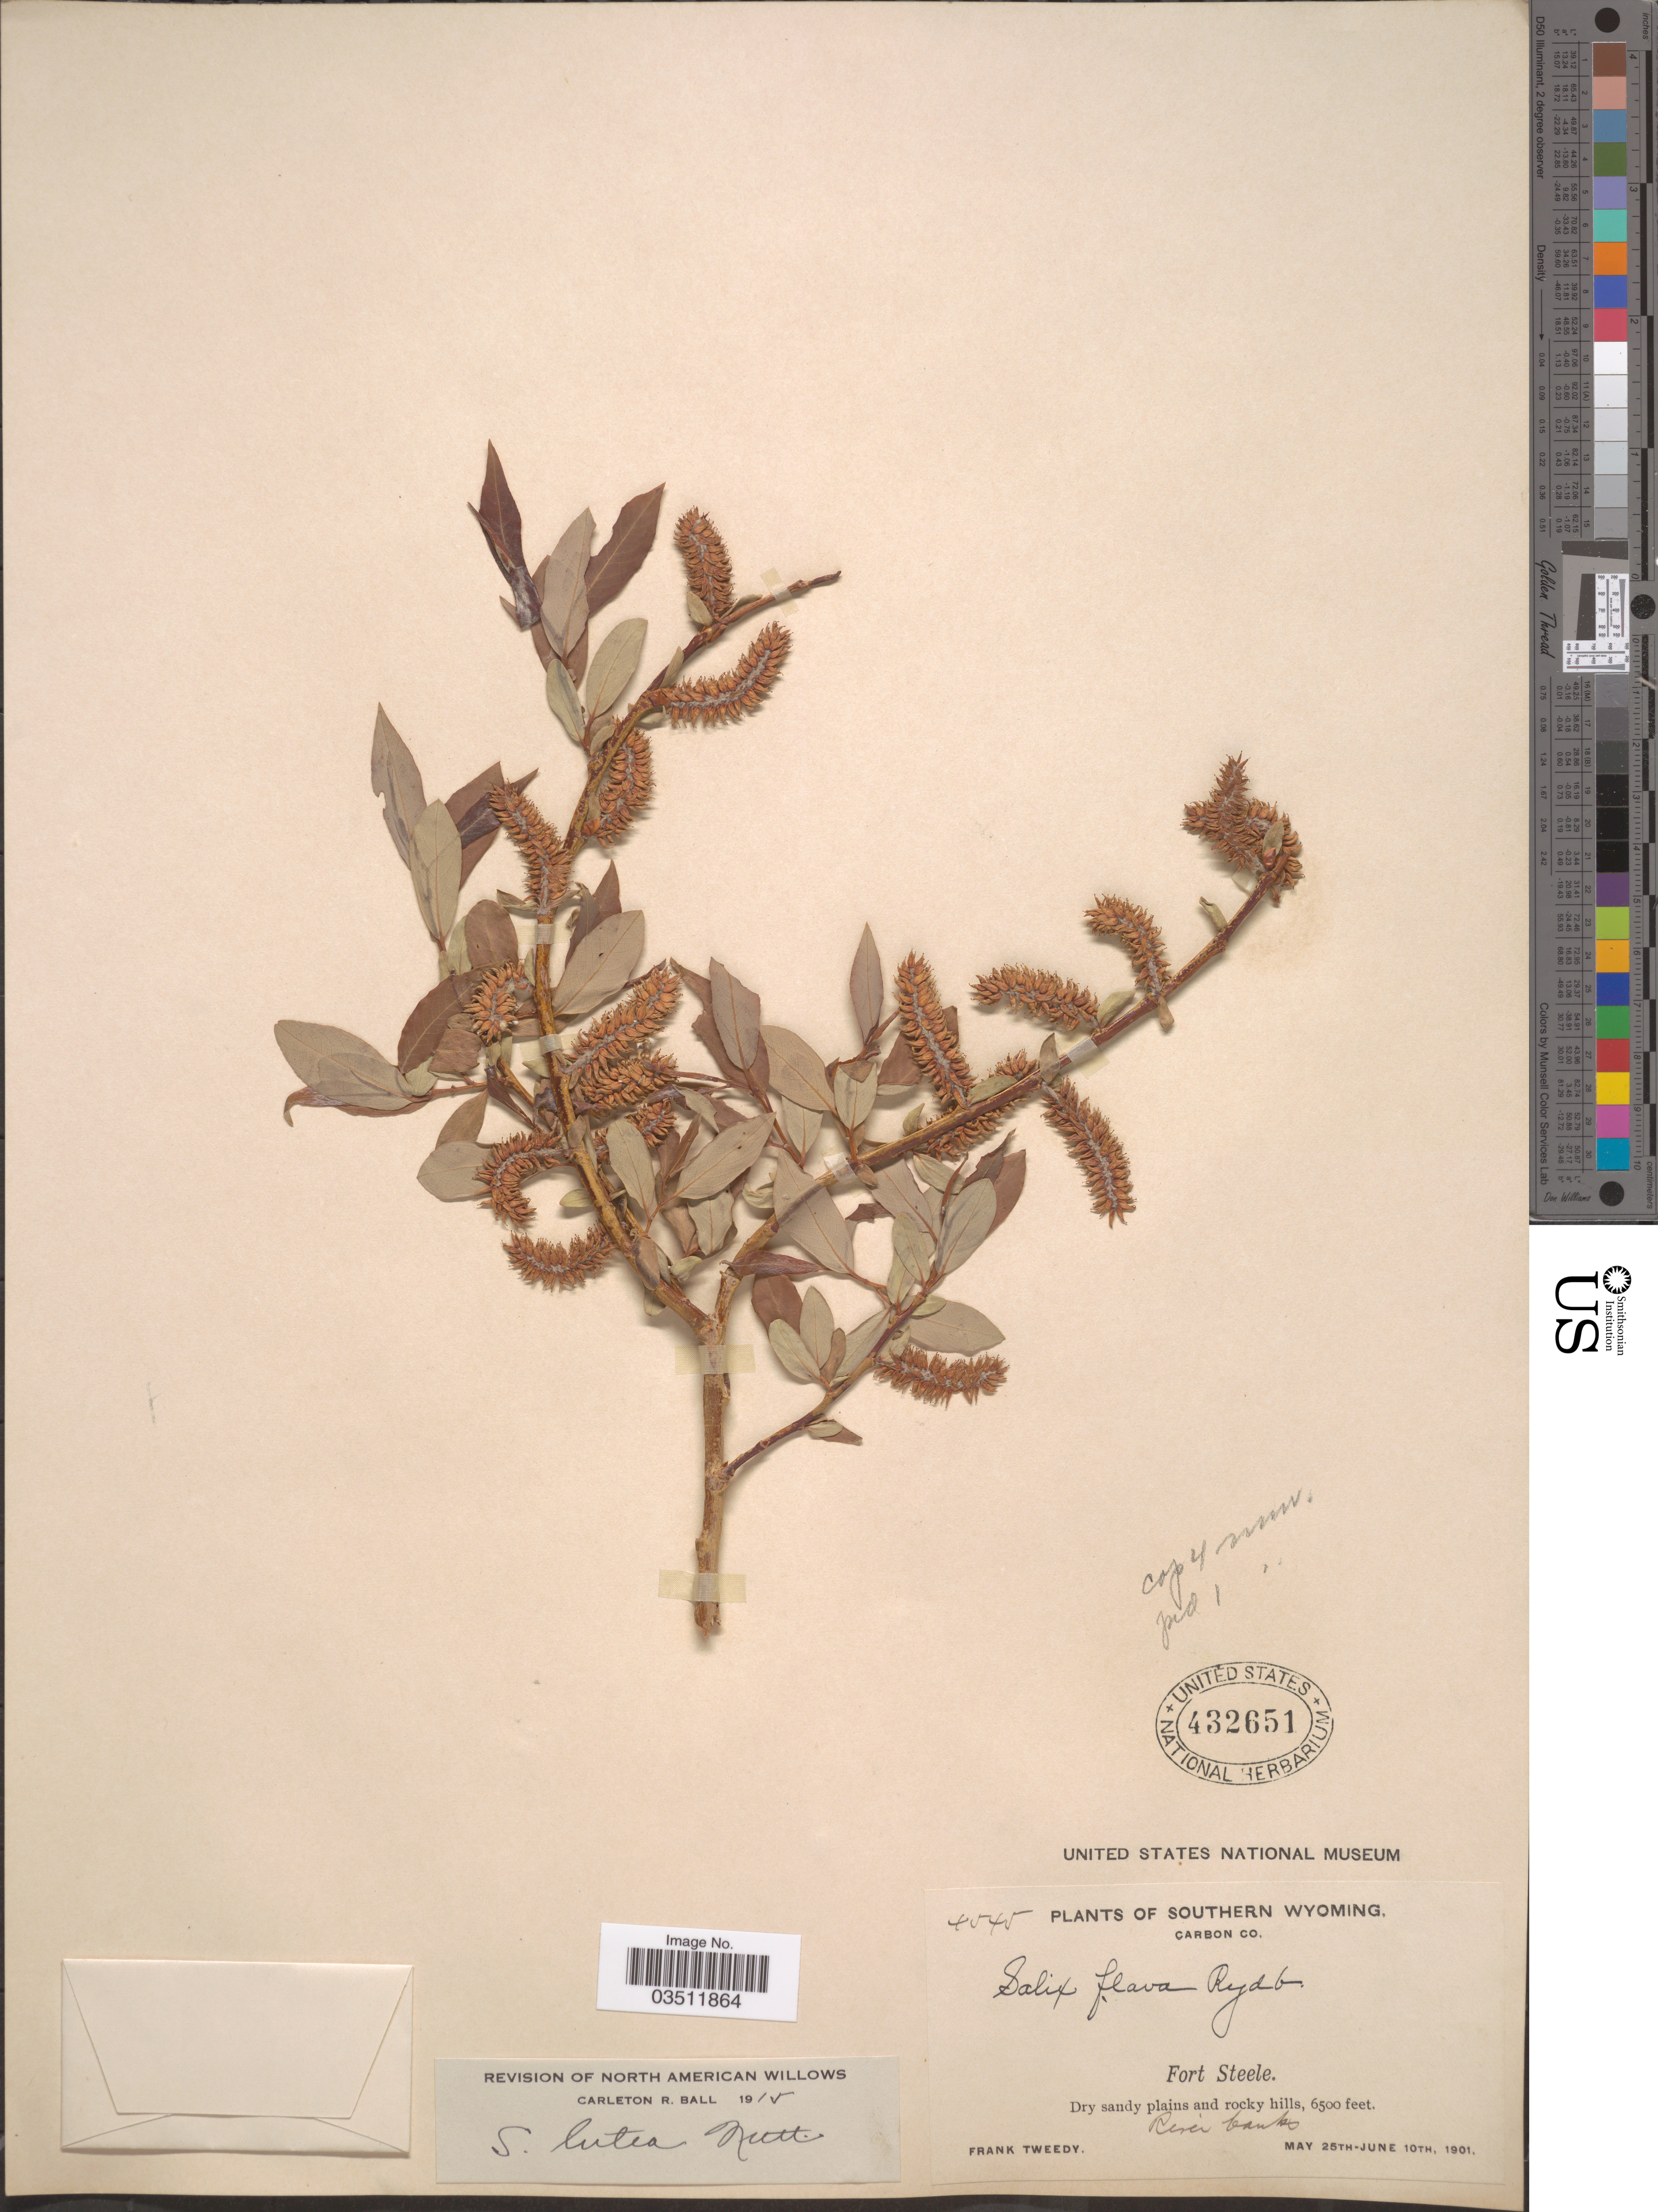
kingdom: Plantae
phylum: Tracheophyta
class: Magnoliopsida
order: Malpighiales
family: Salicaceae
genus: Salix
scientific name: Salix lutea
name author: Nutt.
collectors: F. Tweedy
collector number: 4545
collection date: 1901-05-25/1901-06-10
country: United States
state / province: Wyoming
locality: Southern Wyoming. Fort Steele. River banks.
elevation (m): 1981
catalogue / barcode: US 432651